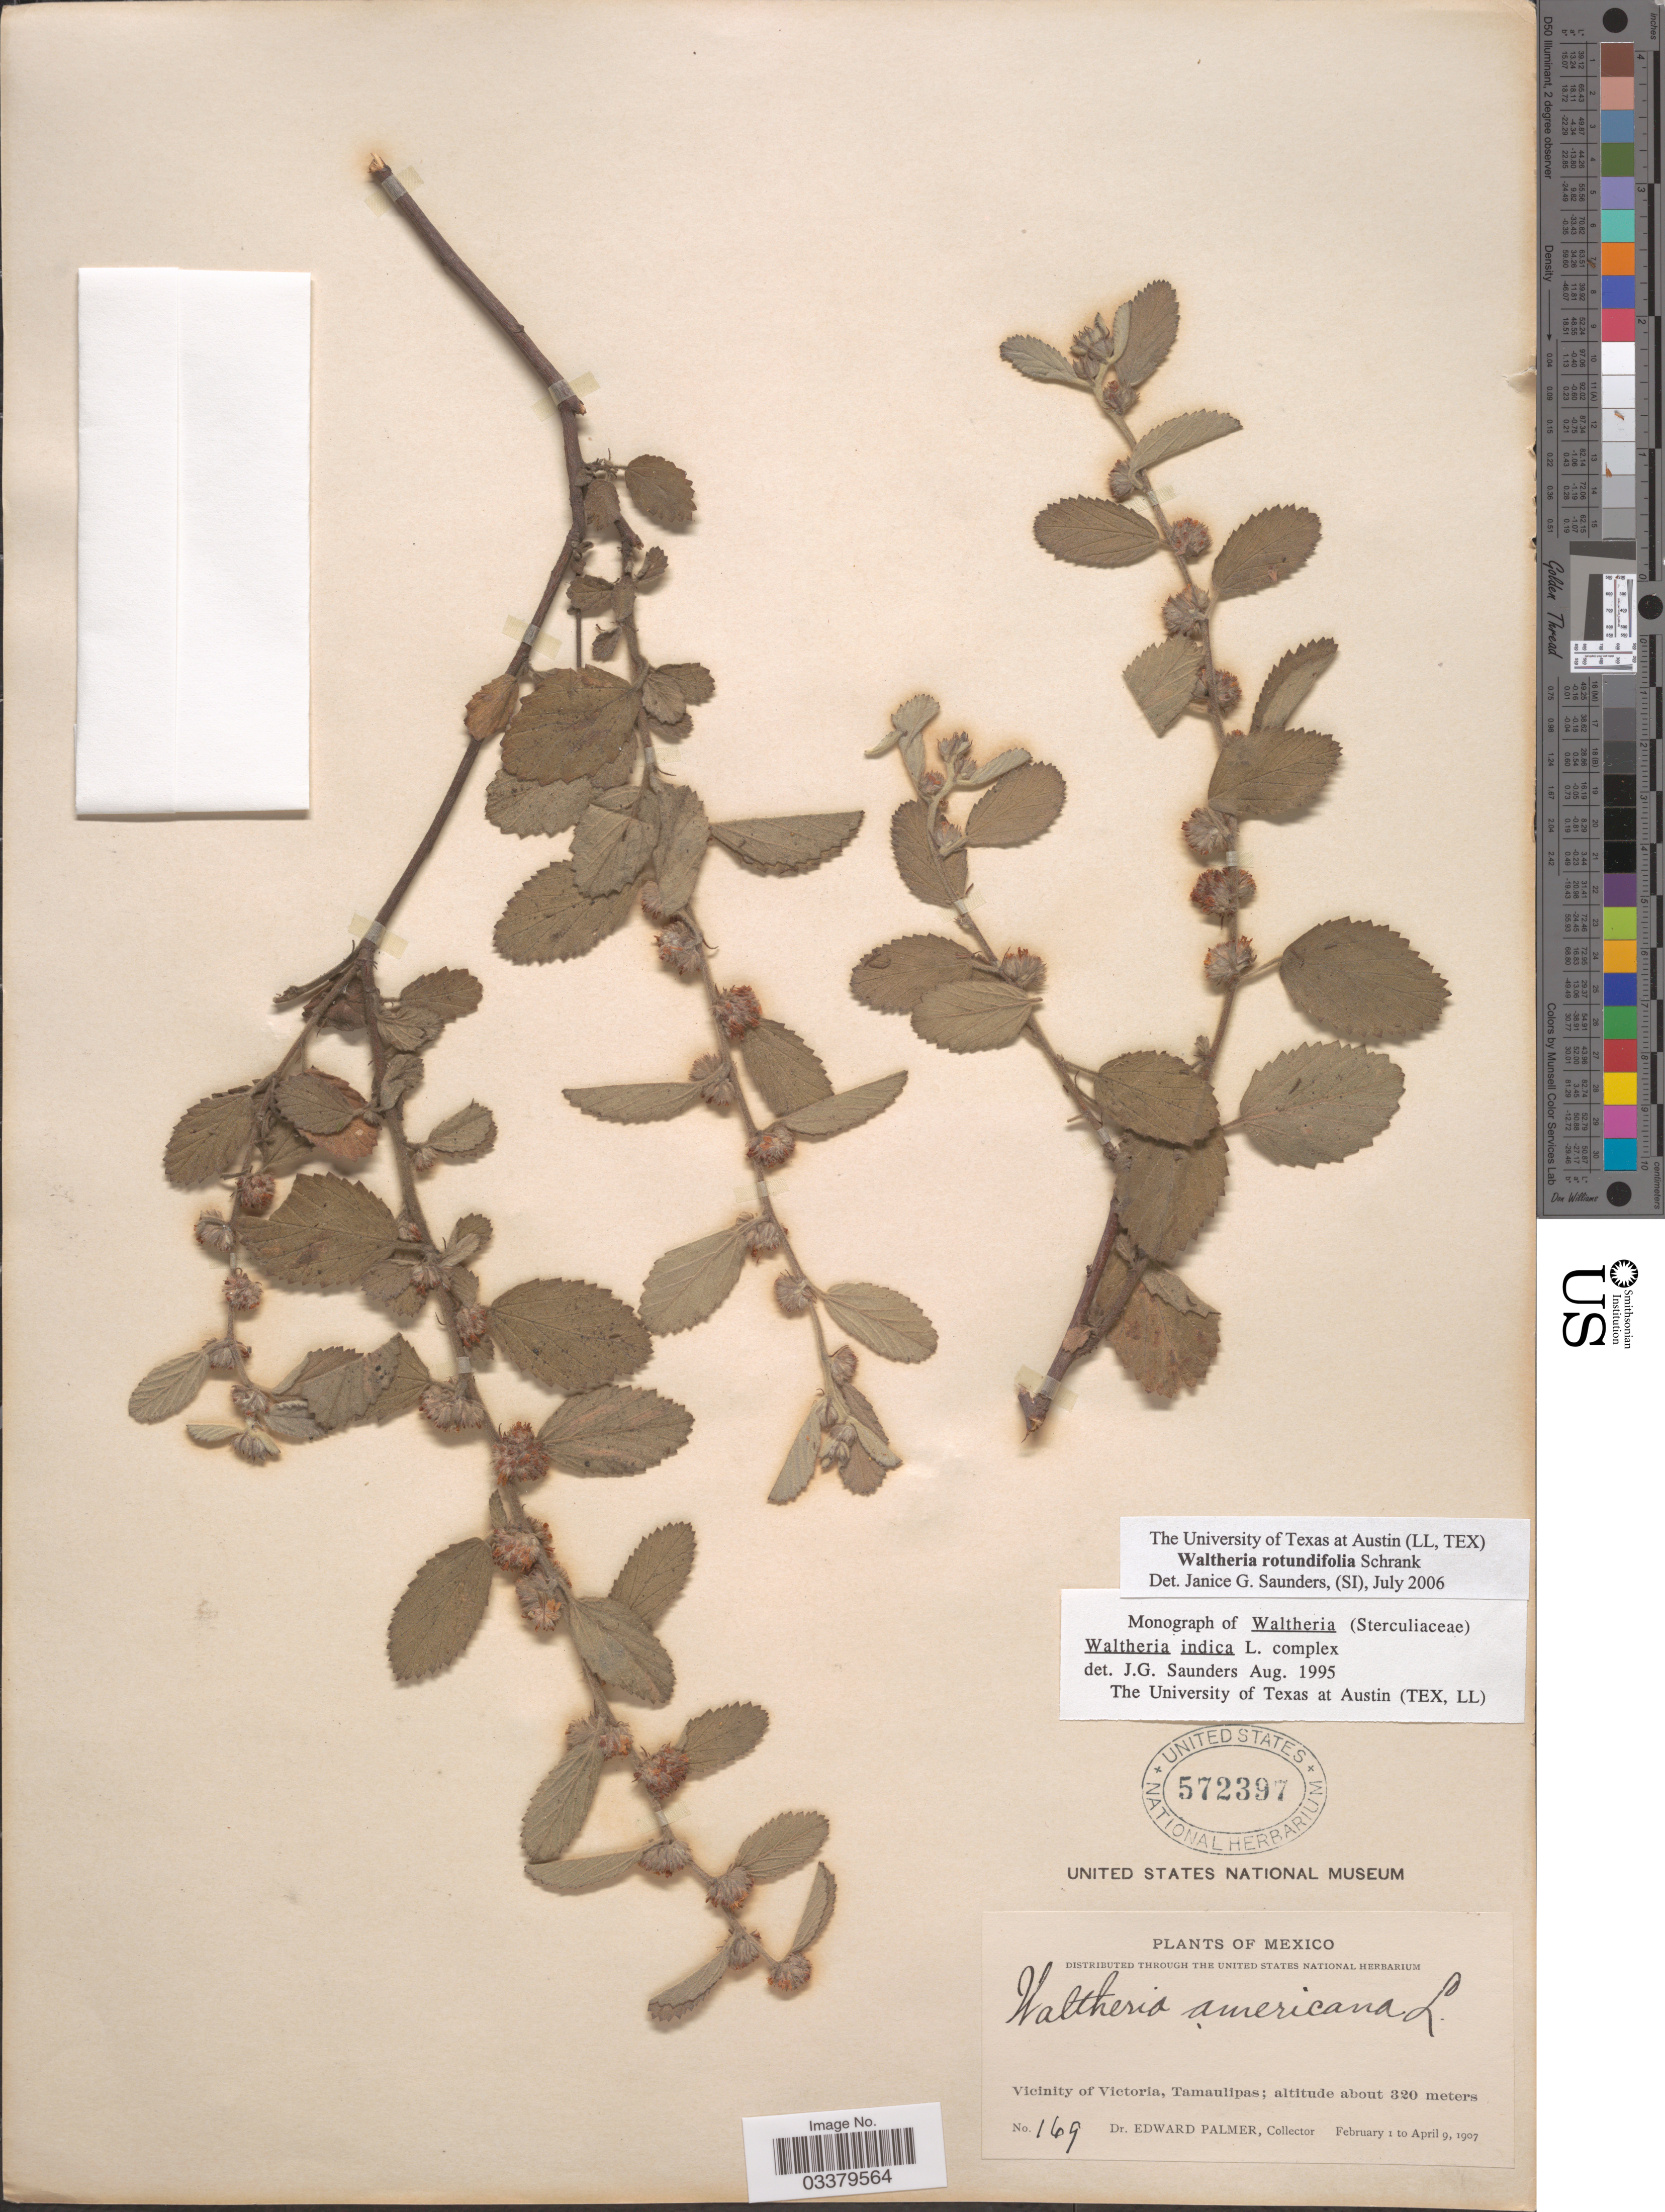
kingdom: Plantae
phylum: Tracheophyta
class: Magnoliopsida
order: Malvales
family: Malvaceae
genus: Waltheria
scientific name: Waltheria rotundifolia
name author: Schrank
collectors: E. Palmer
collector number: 169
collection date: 1907-02-01/1907-04-09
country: Mexico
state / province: Tamaulipas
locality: Vicinity of Victoria.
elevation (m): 320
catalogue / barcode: US 572397